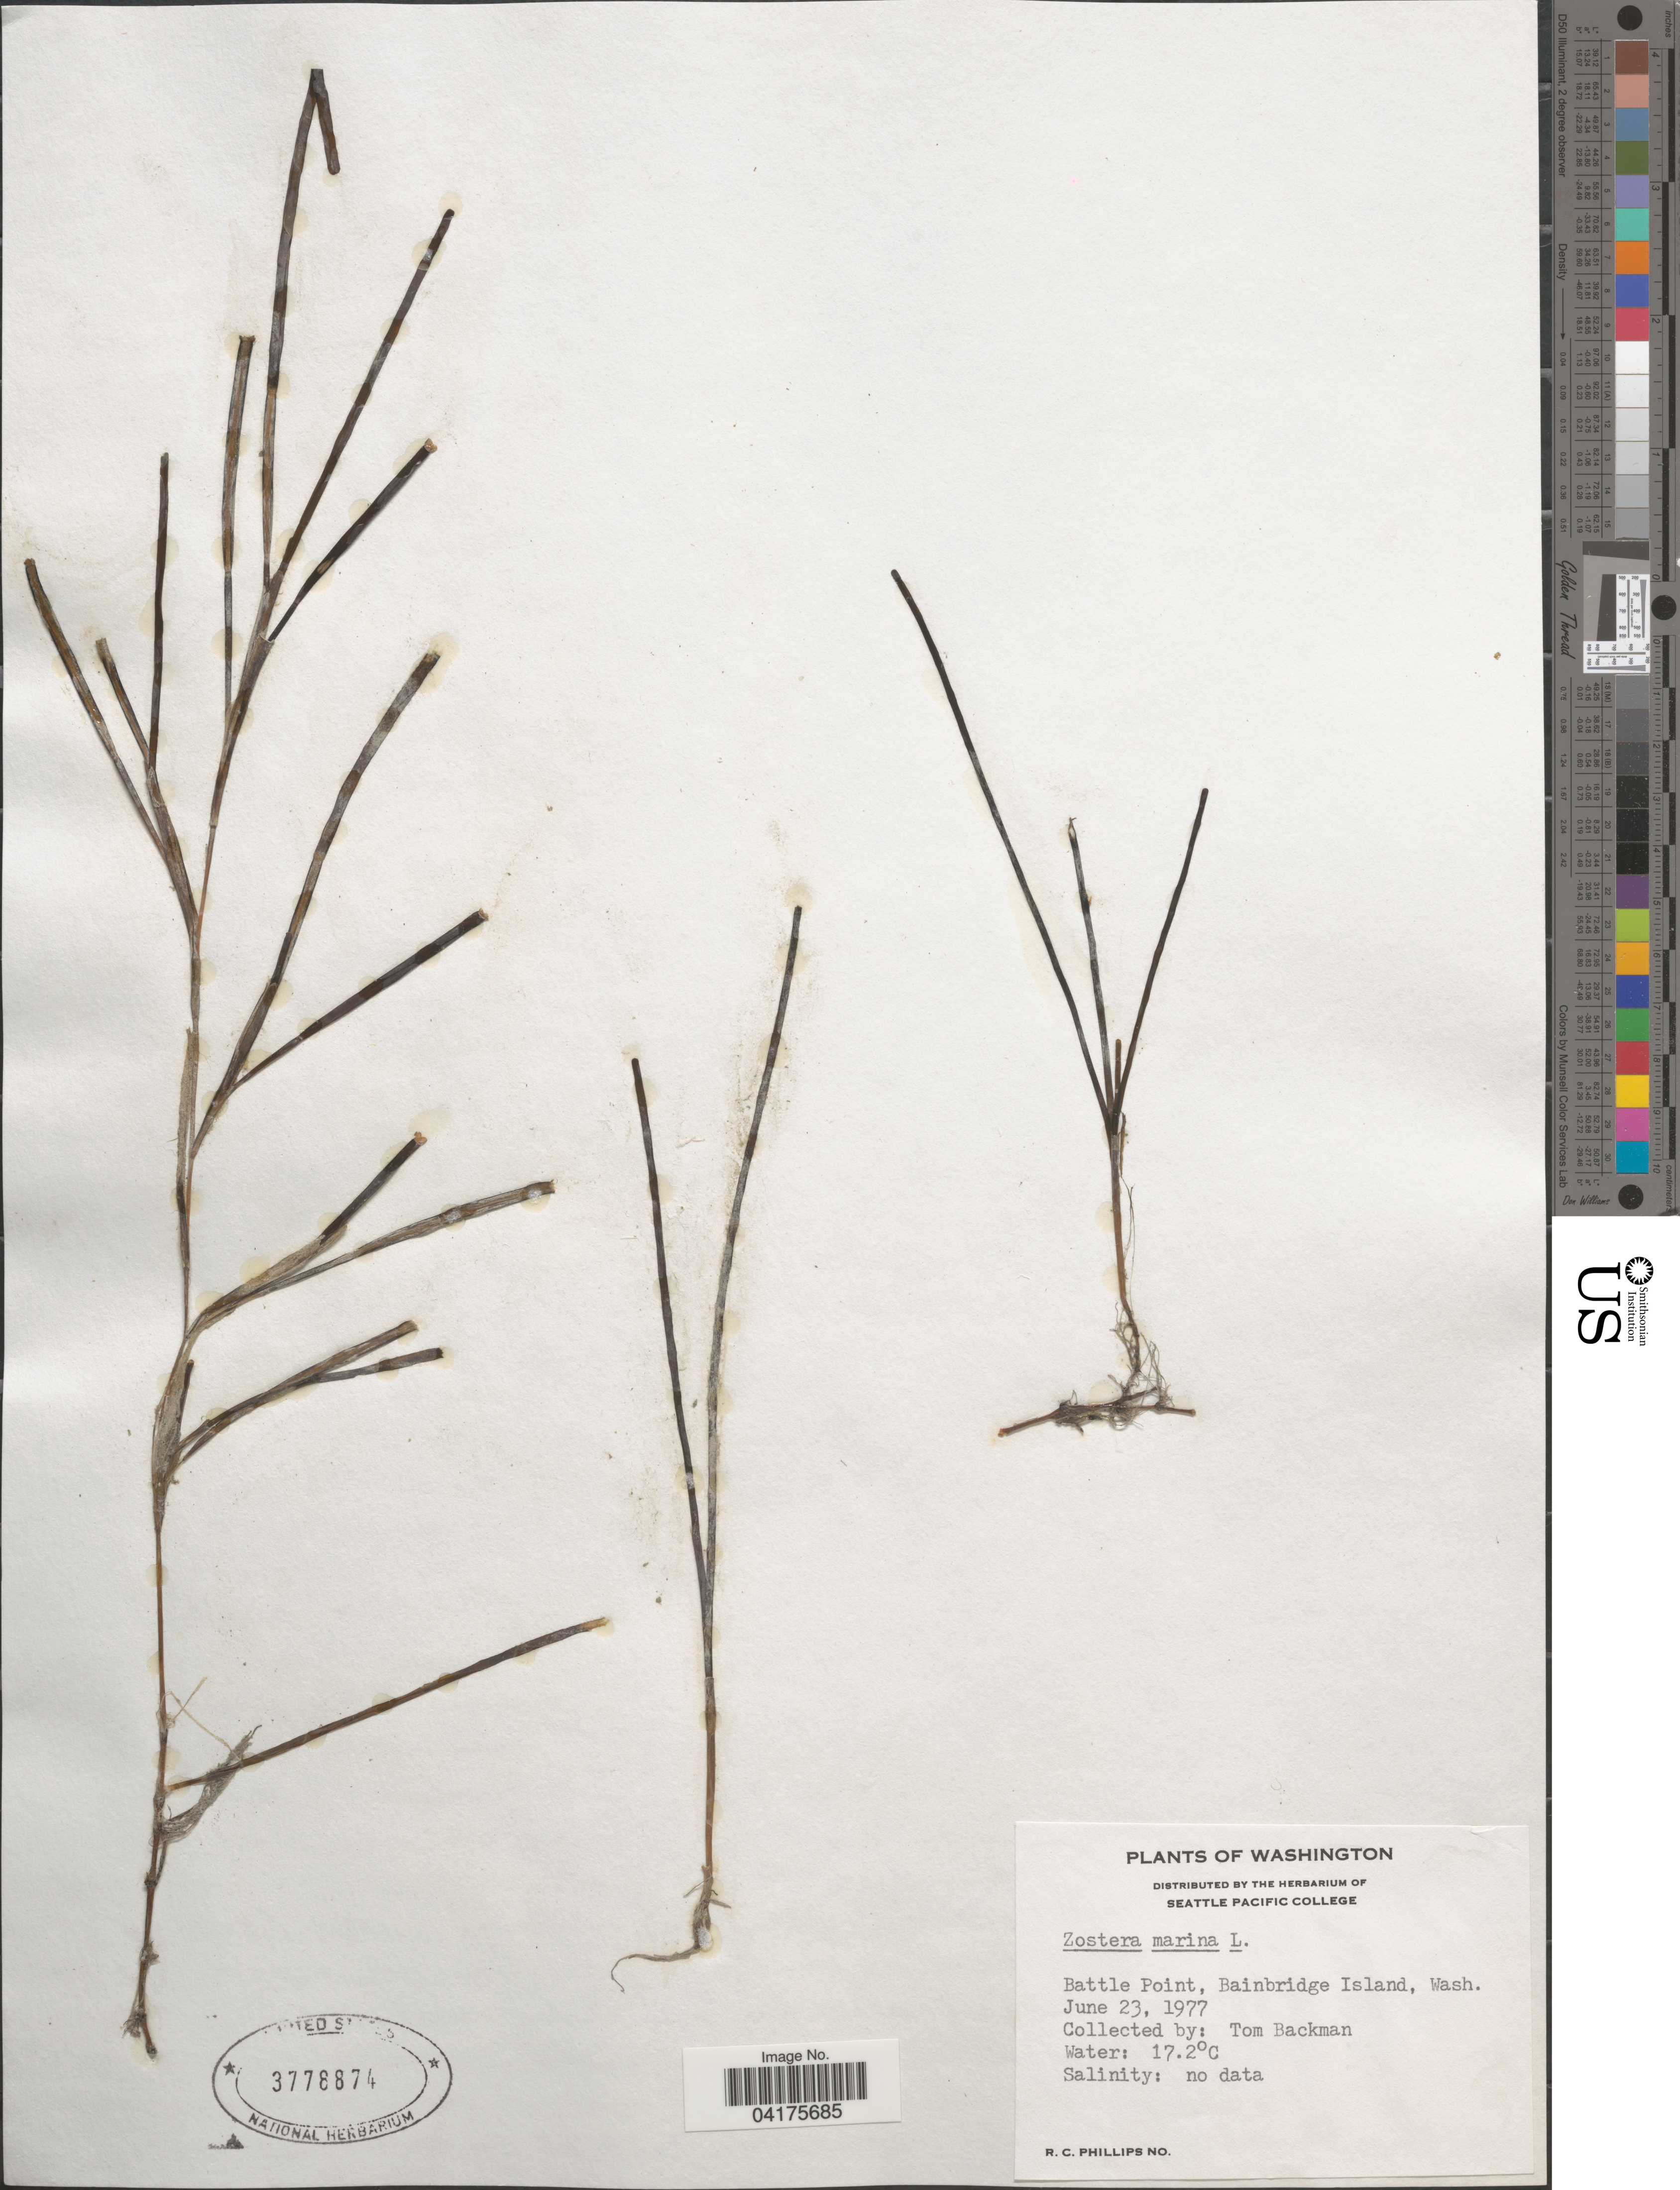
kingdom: Plantae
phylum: Tracheophyta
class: Liliopsida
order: Alismatales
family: Zosteraceae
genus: Zostera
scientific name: Zostera marina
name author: L.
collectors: T. Backman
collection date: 1977-06-23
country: United States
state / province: Washington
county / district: Kitsap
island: Bainbridge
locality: Battle Point, Bainbridge Island.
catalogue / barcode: US 3778874